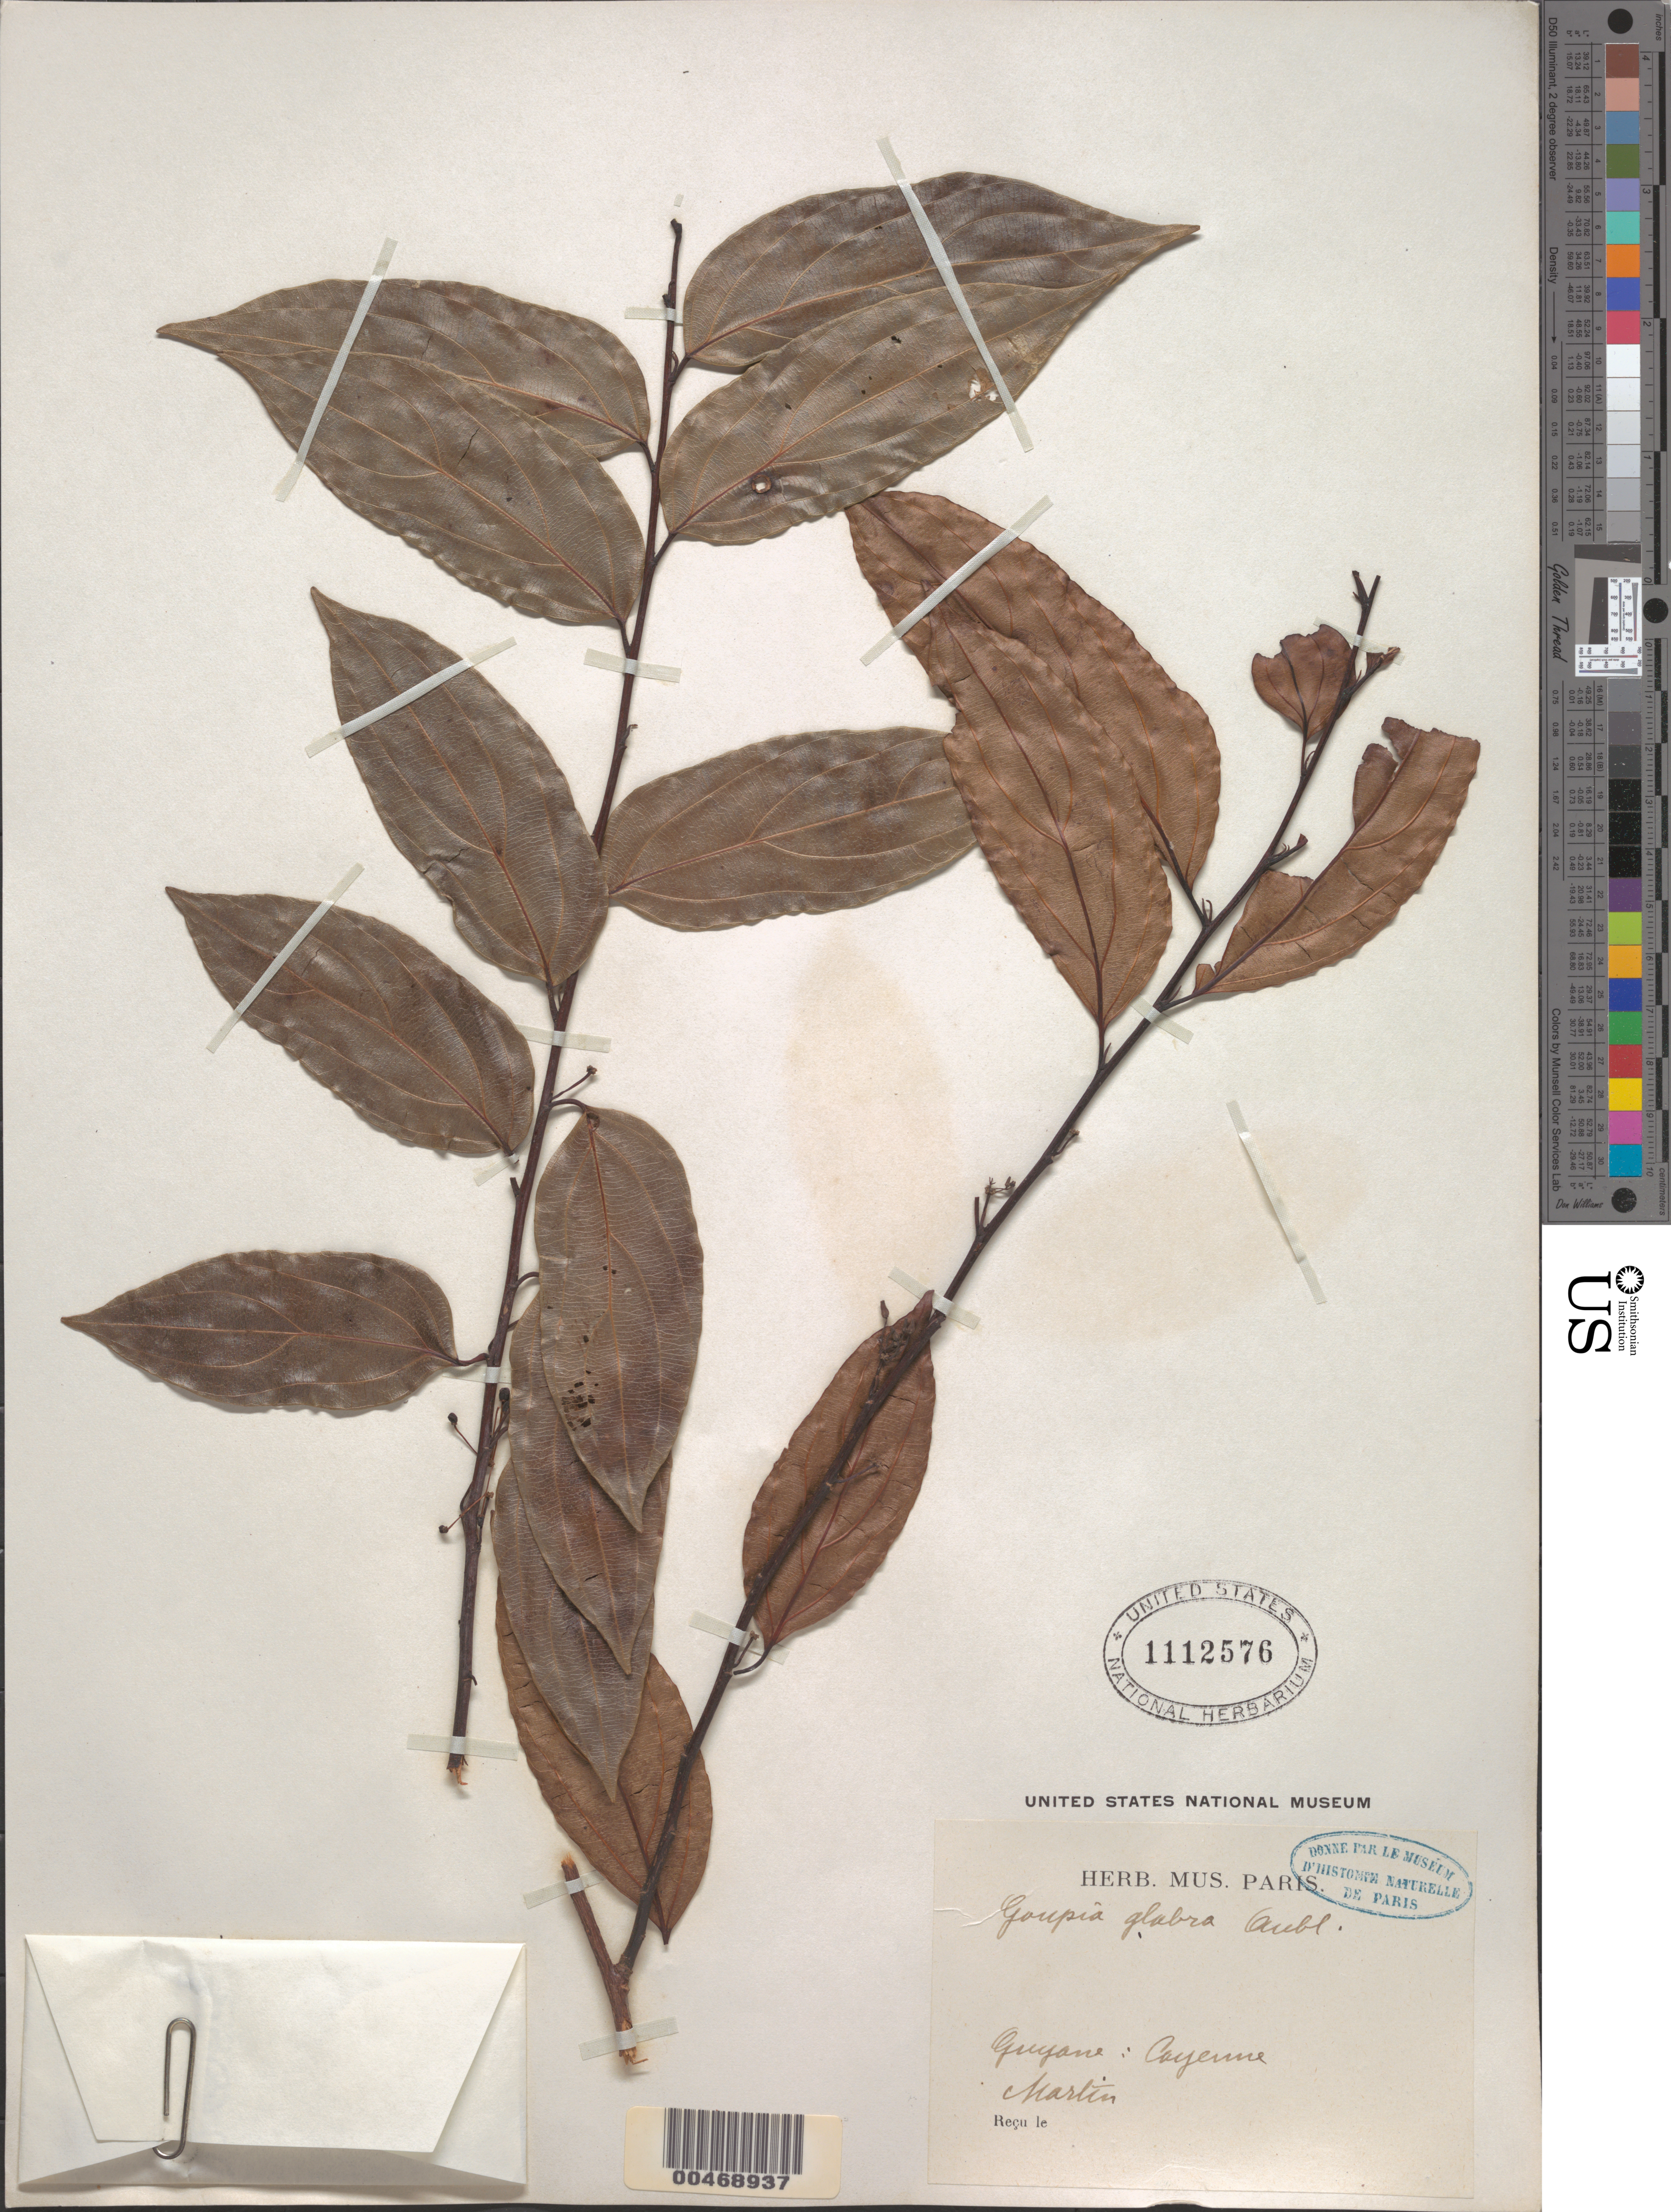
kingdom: Plantae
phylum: Tracheophyta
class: Magnoliopsida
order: Malpighiales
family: Goupiaceae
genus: Goupia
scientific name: Goupia glabra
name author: Aubl.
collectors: J. Martin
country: French Guiana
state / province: Cayenne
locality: Cayenne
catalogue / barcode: US 1112576